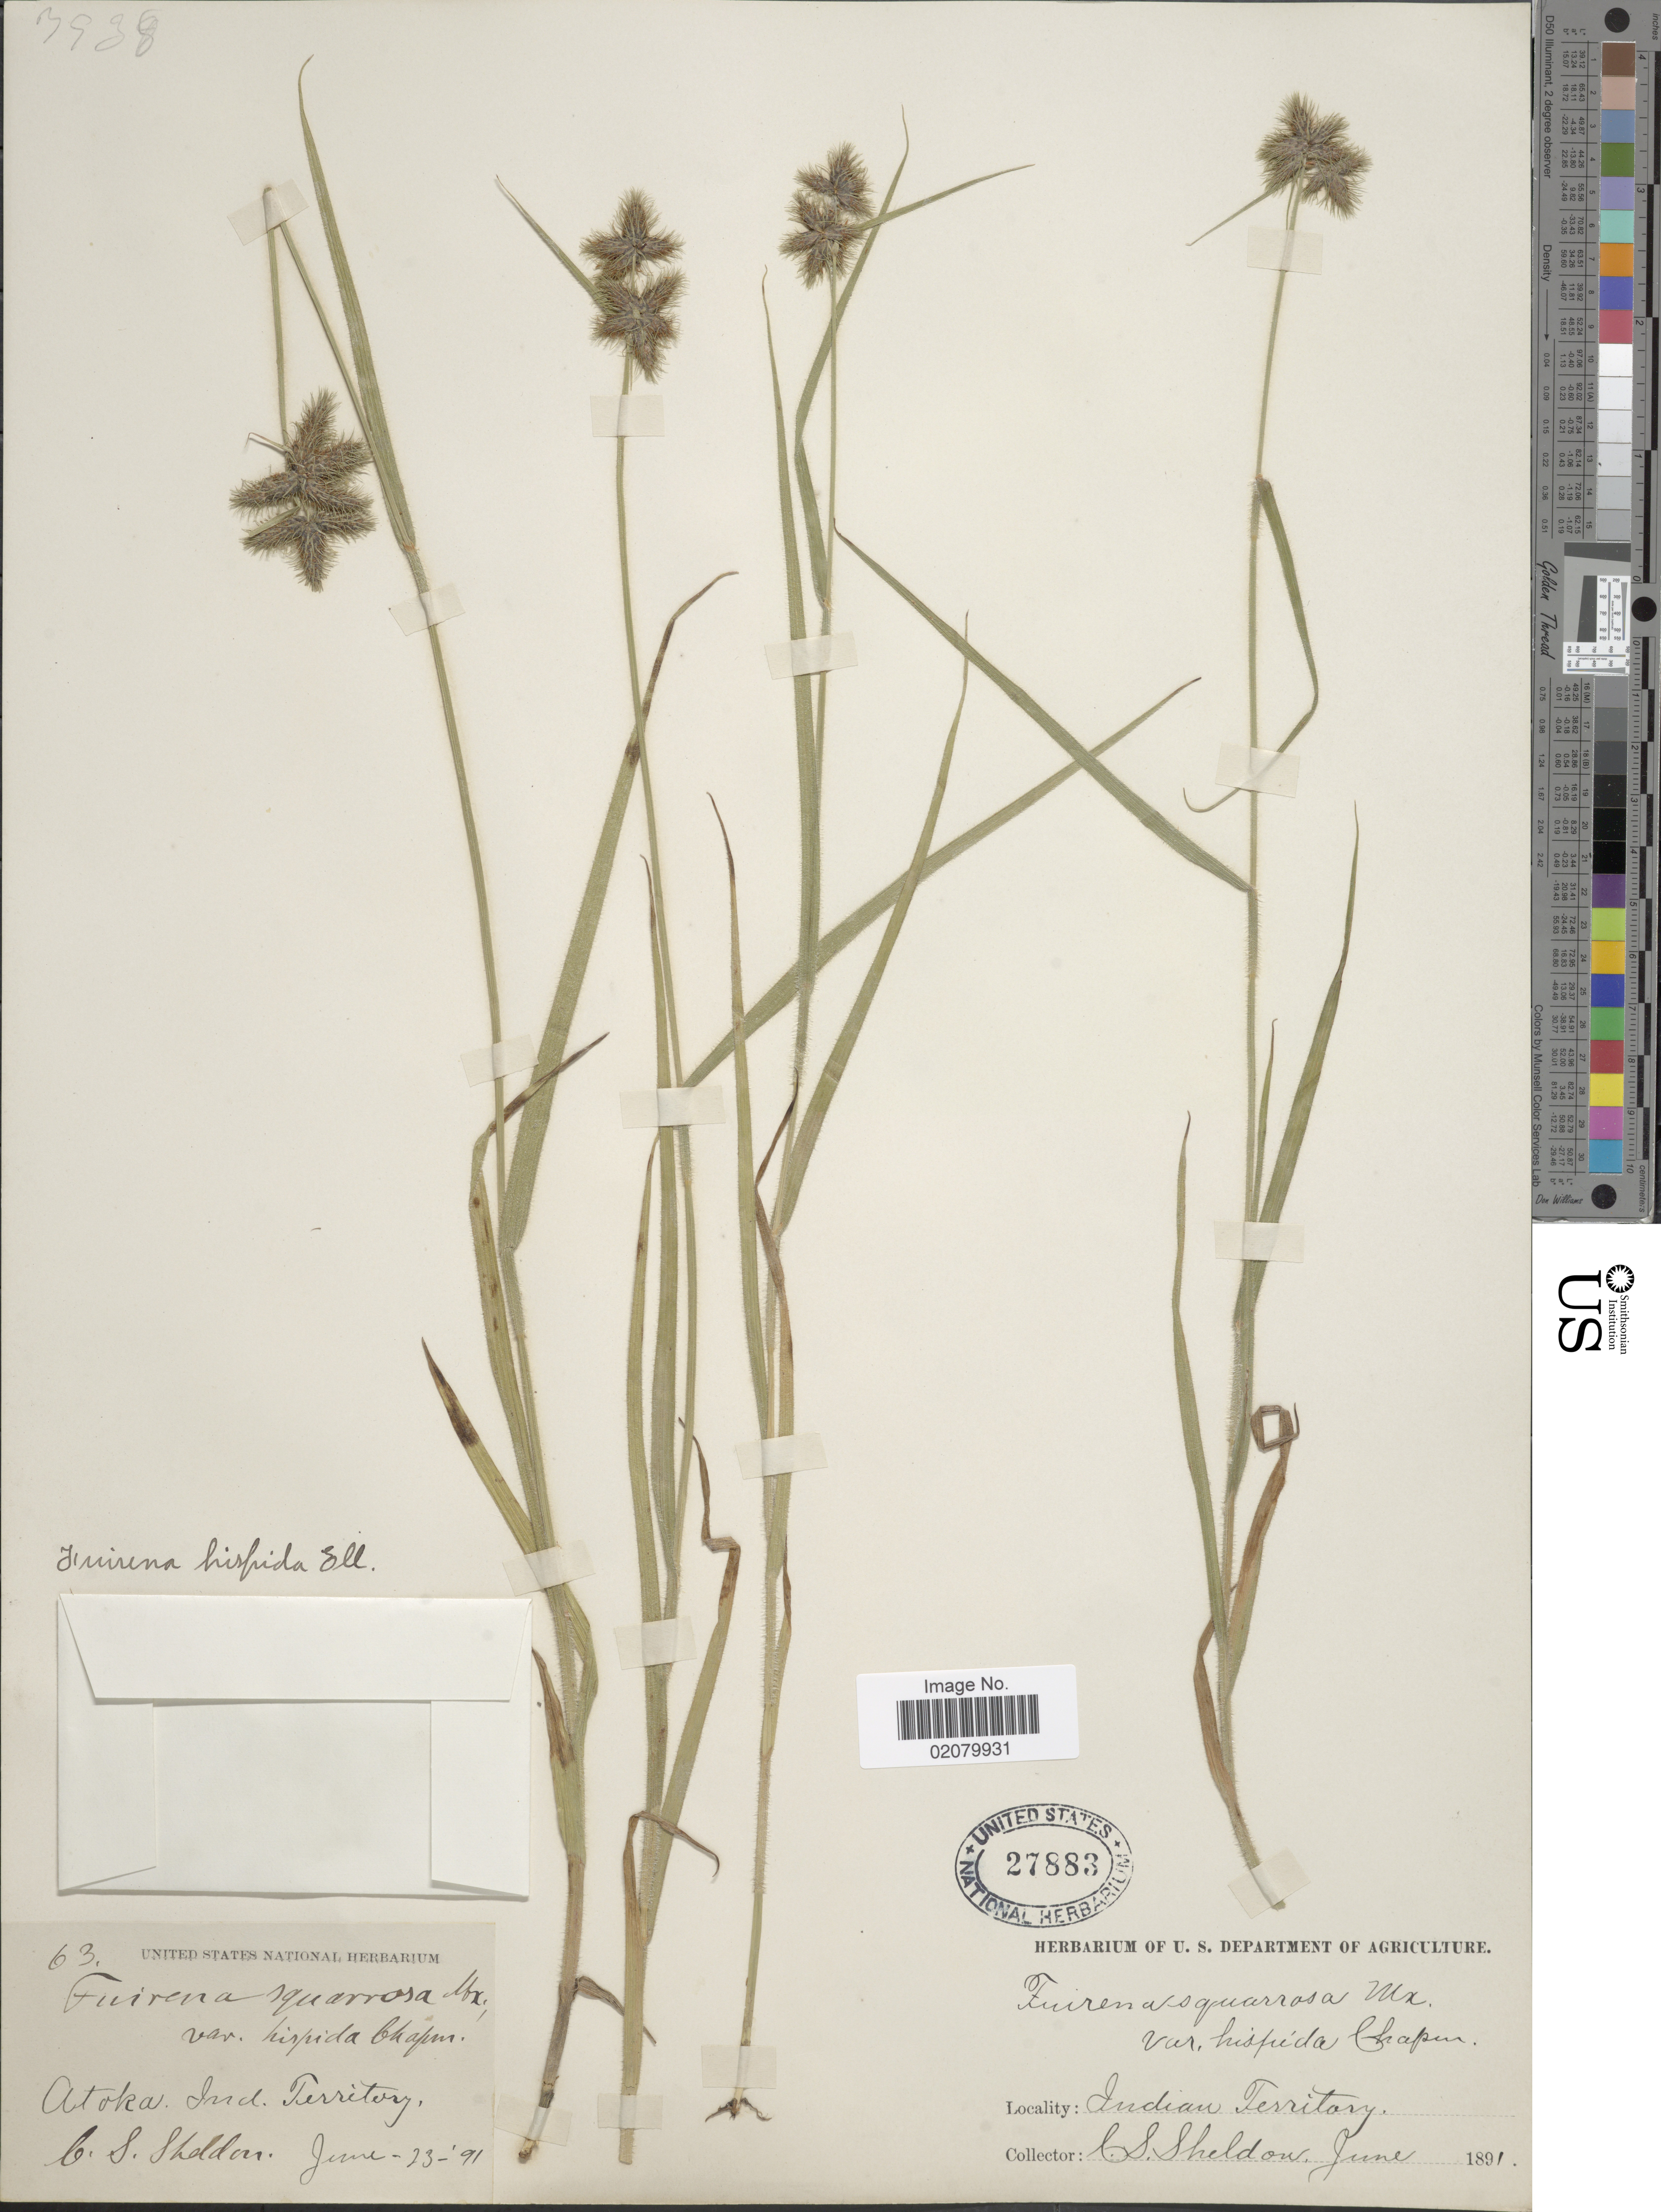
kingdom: Plantae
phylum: Tracheophyta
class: Liliopsida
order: Poales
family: Cyperaceae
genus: Fuirena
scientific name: Fuirena squarrosa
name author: Michx.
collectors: C. S. Sheldon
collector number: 63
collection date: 1891-06-23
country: United States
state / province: Oklahoma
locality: Atoka, Indian Territory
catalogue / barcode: US 27883